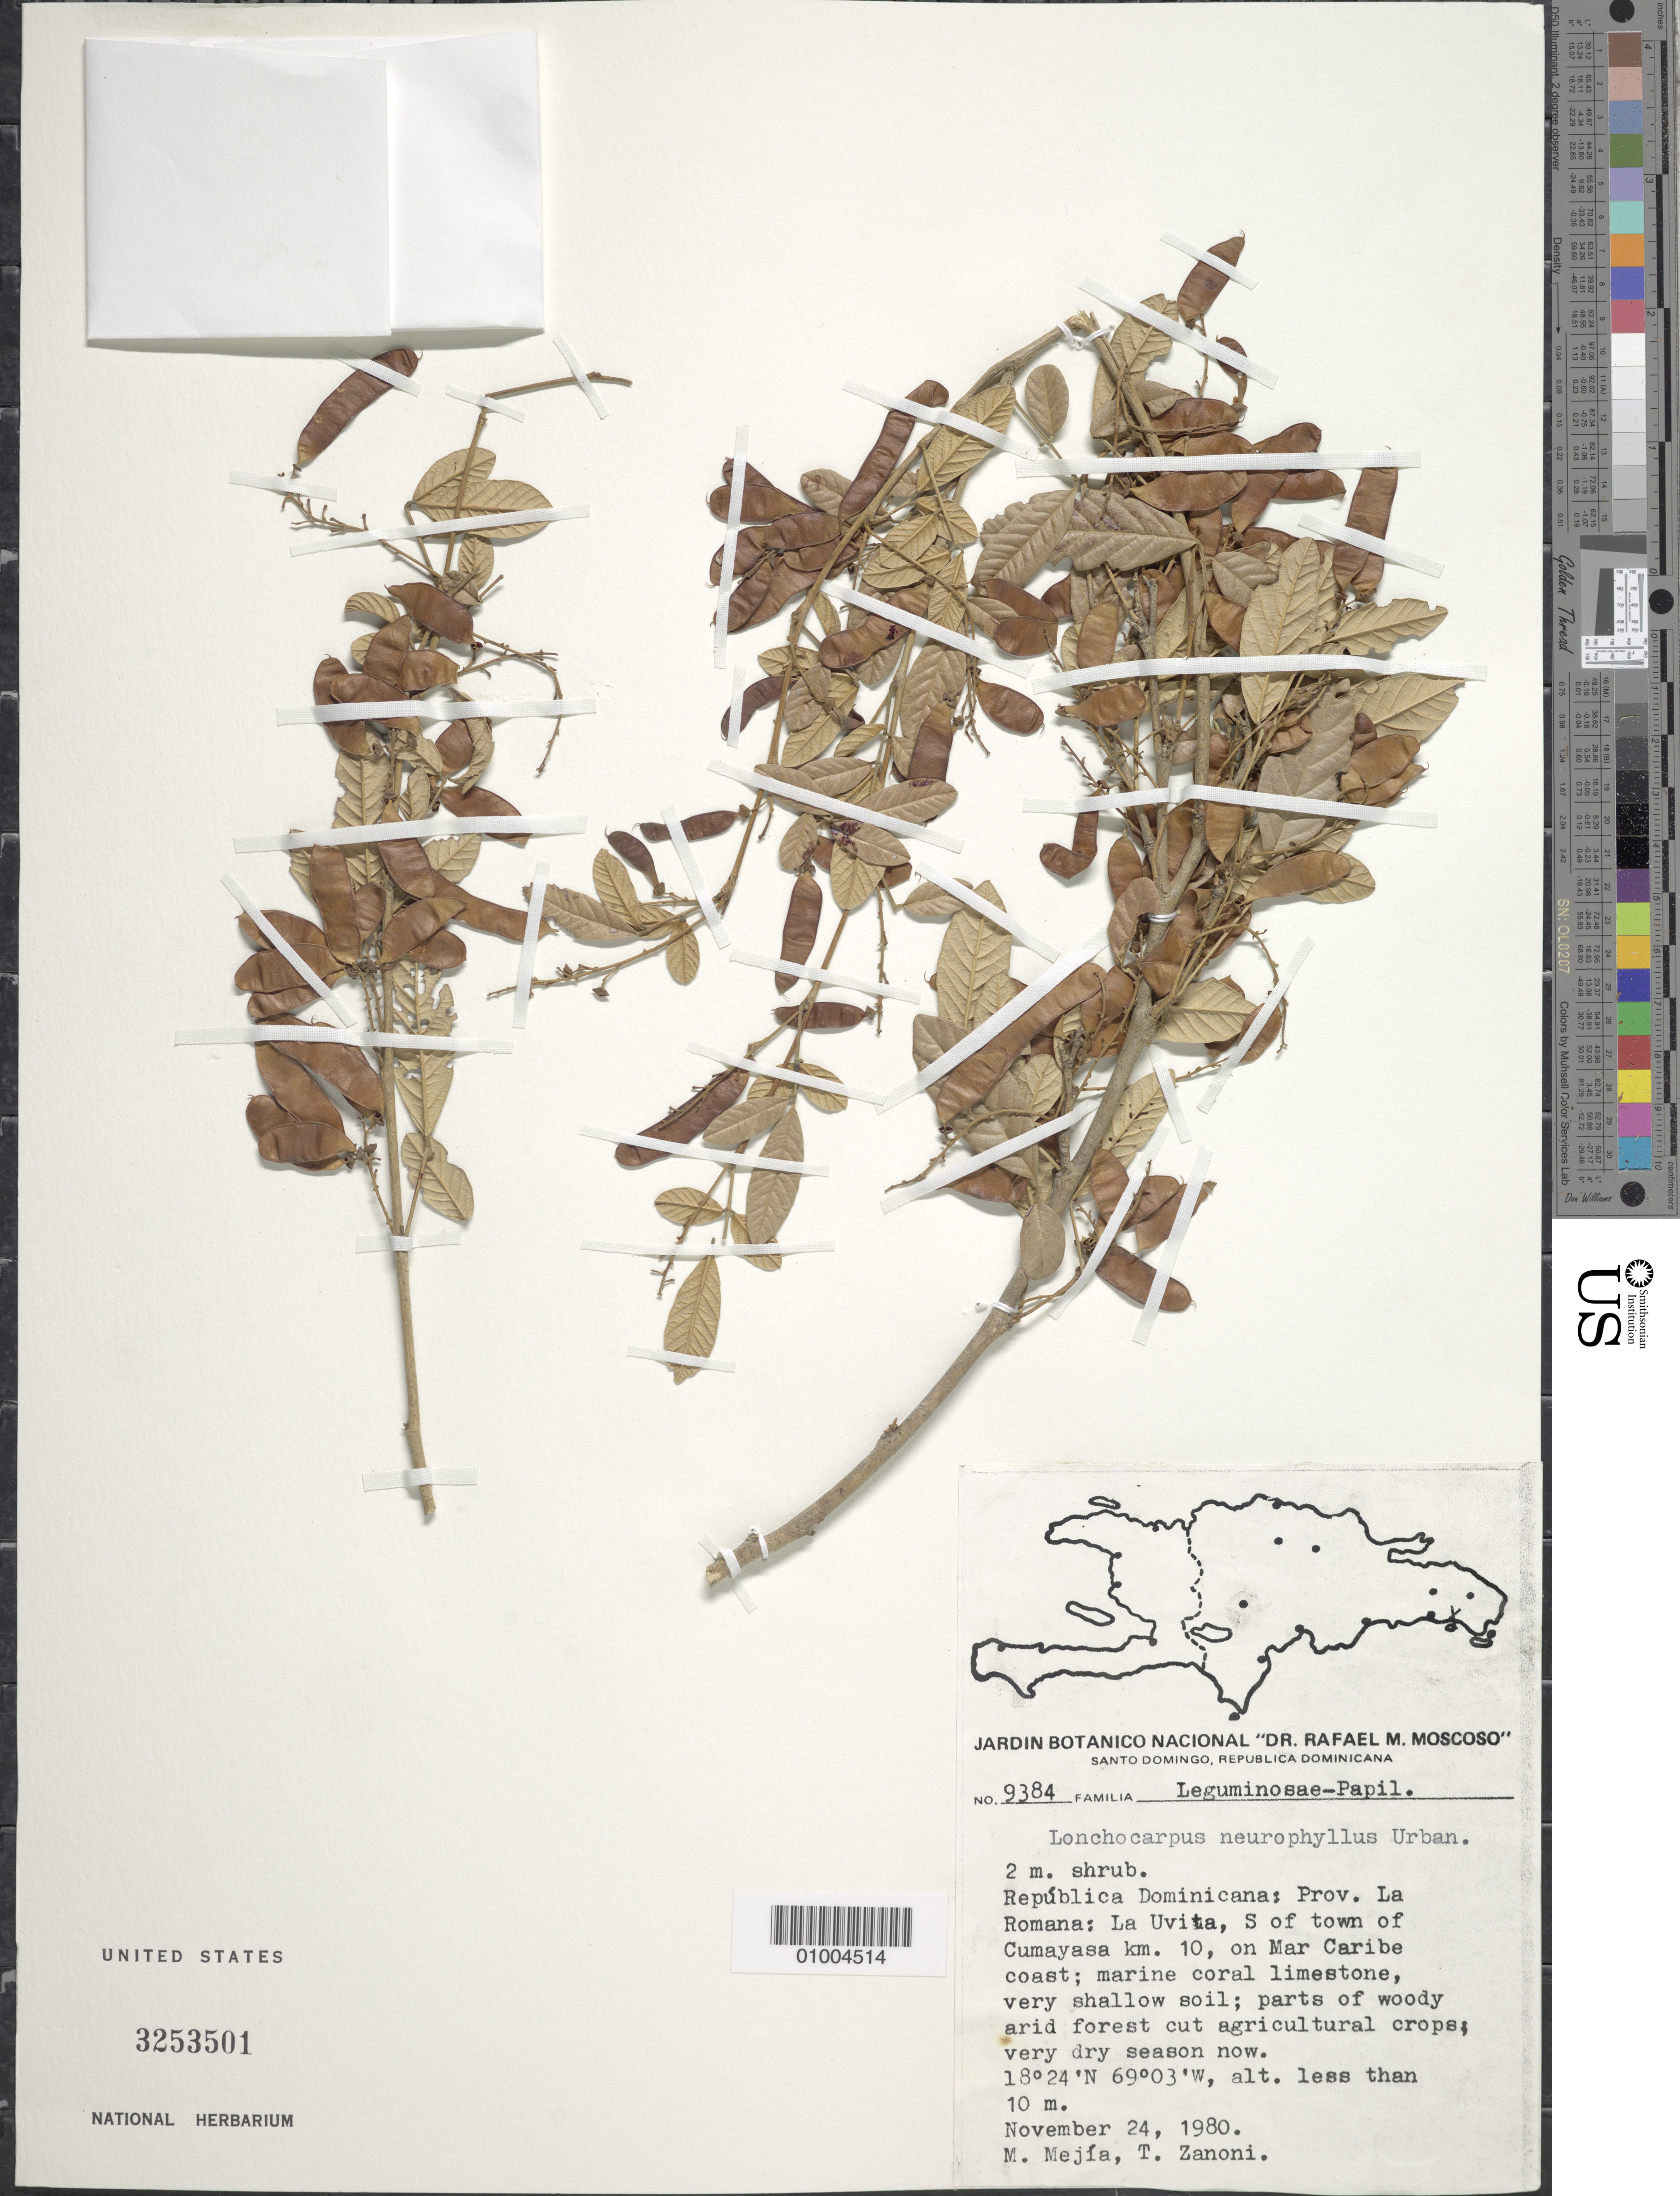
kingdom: Plantae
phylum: Tracheophyta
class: Magnoliopsida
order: Fabales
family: Fabaceae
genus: Lonchocarpus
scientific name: Lonchocarpus neurophyllus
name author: Urb.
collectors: M. Mejia, M. Mejia & T. A. Zanoni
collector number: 9384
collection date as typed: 24 Nov 1980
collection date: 1980-11-24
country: Dominican Republic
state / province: La Romana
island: Catalina I.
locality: La Uviva, S of town of Cymayasa Km. 10, on Mar Caribe coast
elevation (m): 19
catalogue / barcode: US 3253501